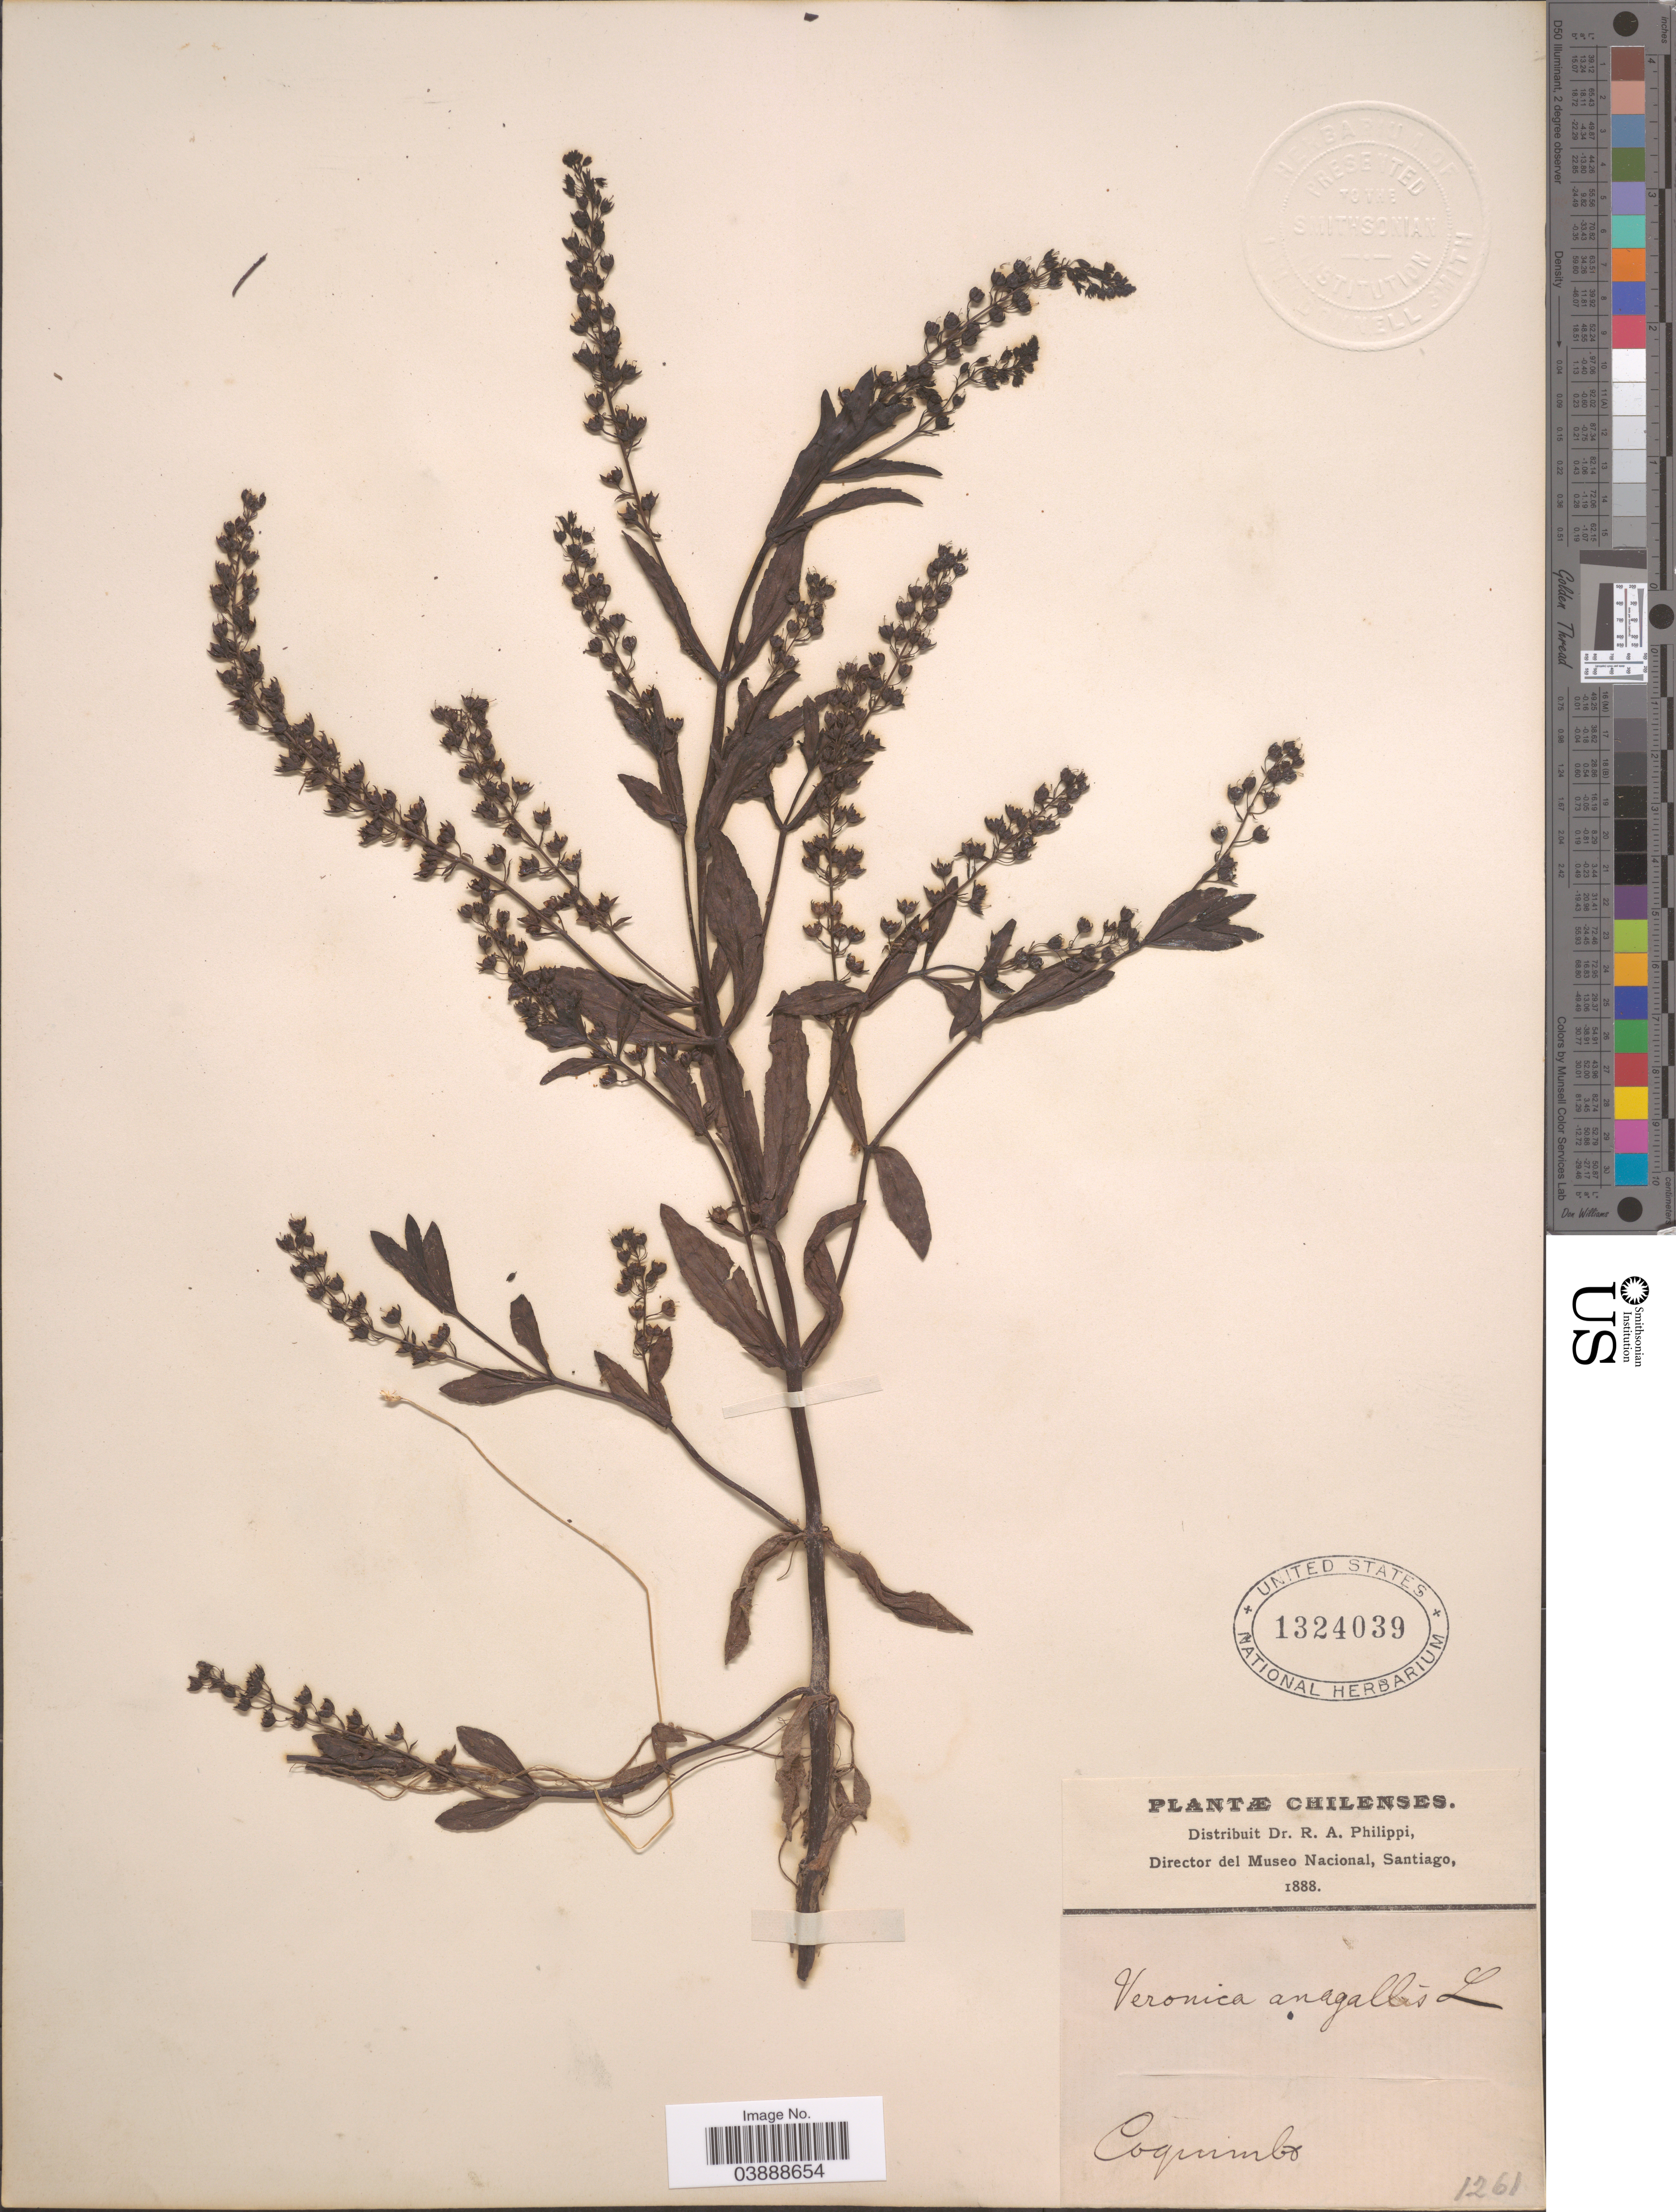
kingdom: Plantae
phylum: Tracheophyta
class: Magnoliopsida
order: Lamiales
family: Plantaginaceae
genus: Veronica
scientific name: Veronica anagallis-aquatica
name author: L.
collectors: ex. herb. R.A. Philippi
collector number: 1261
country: Chile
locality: Coquimbo.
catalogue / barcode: US 1324039